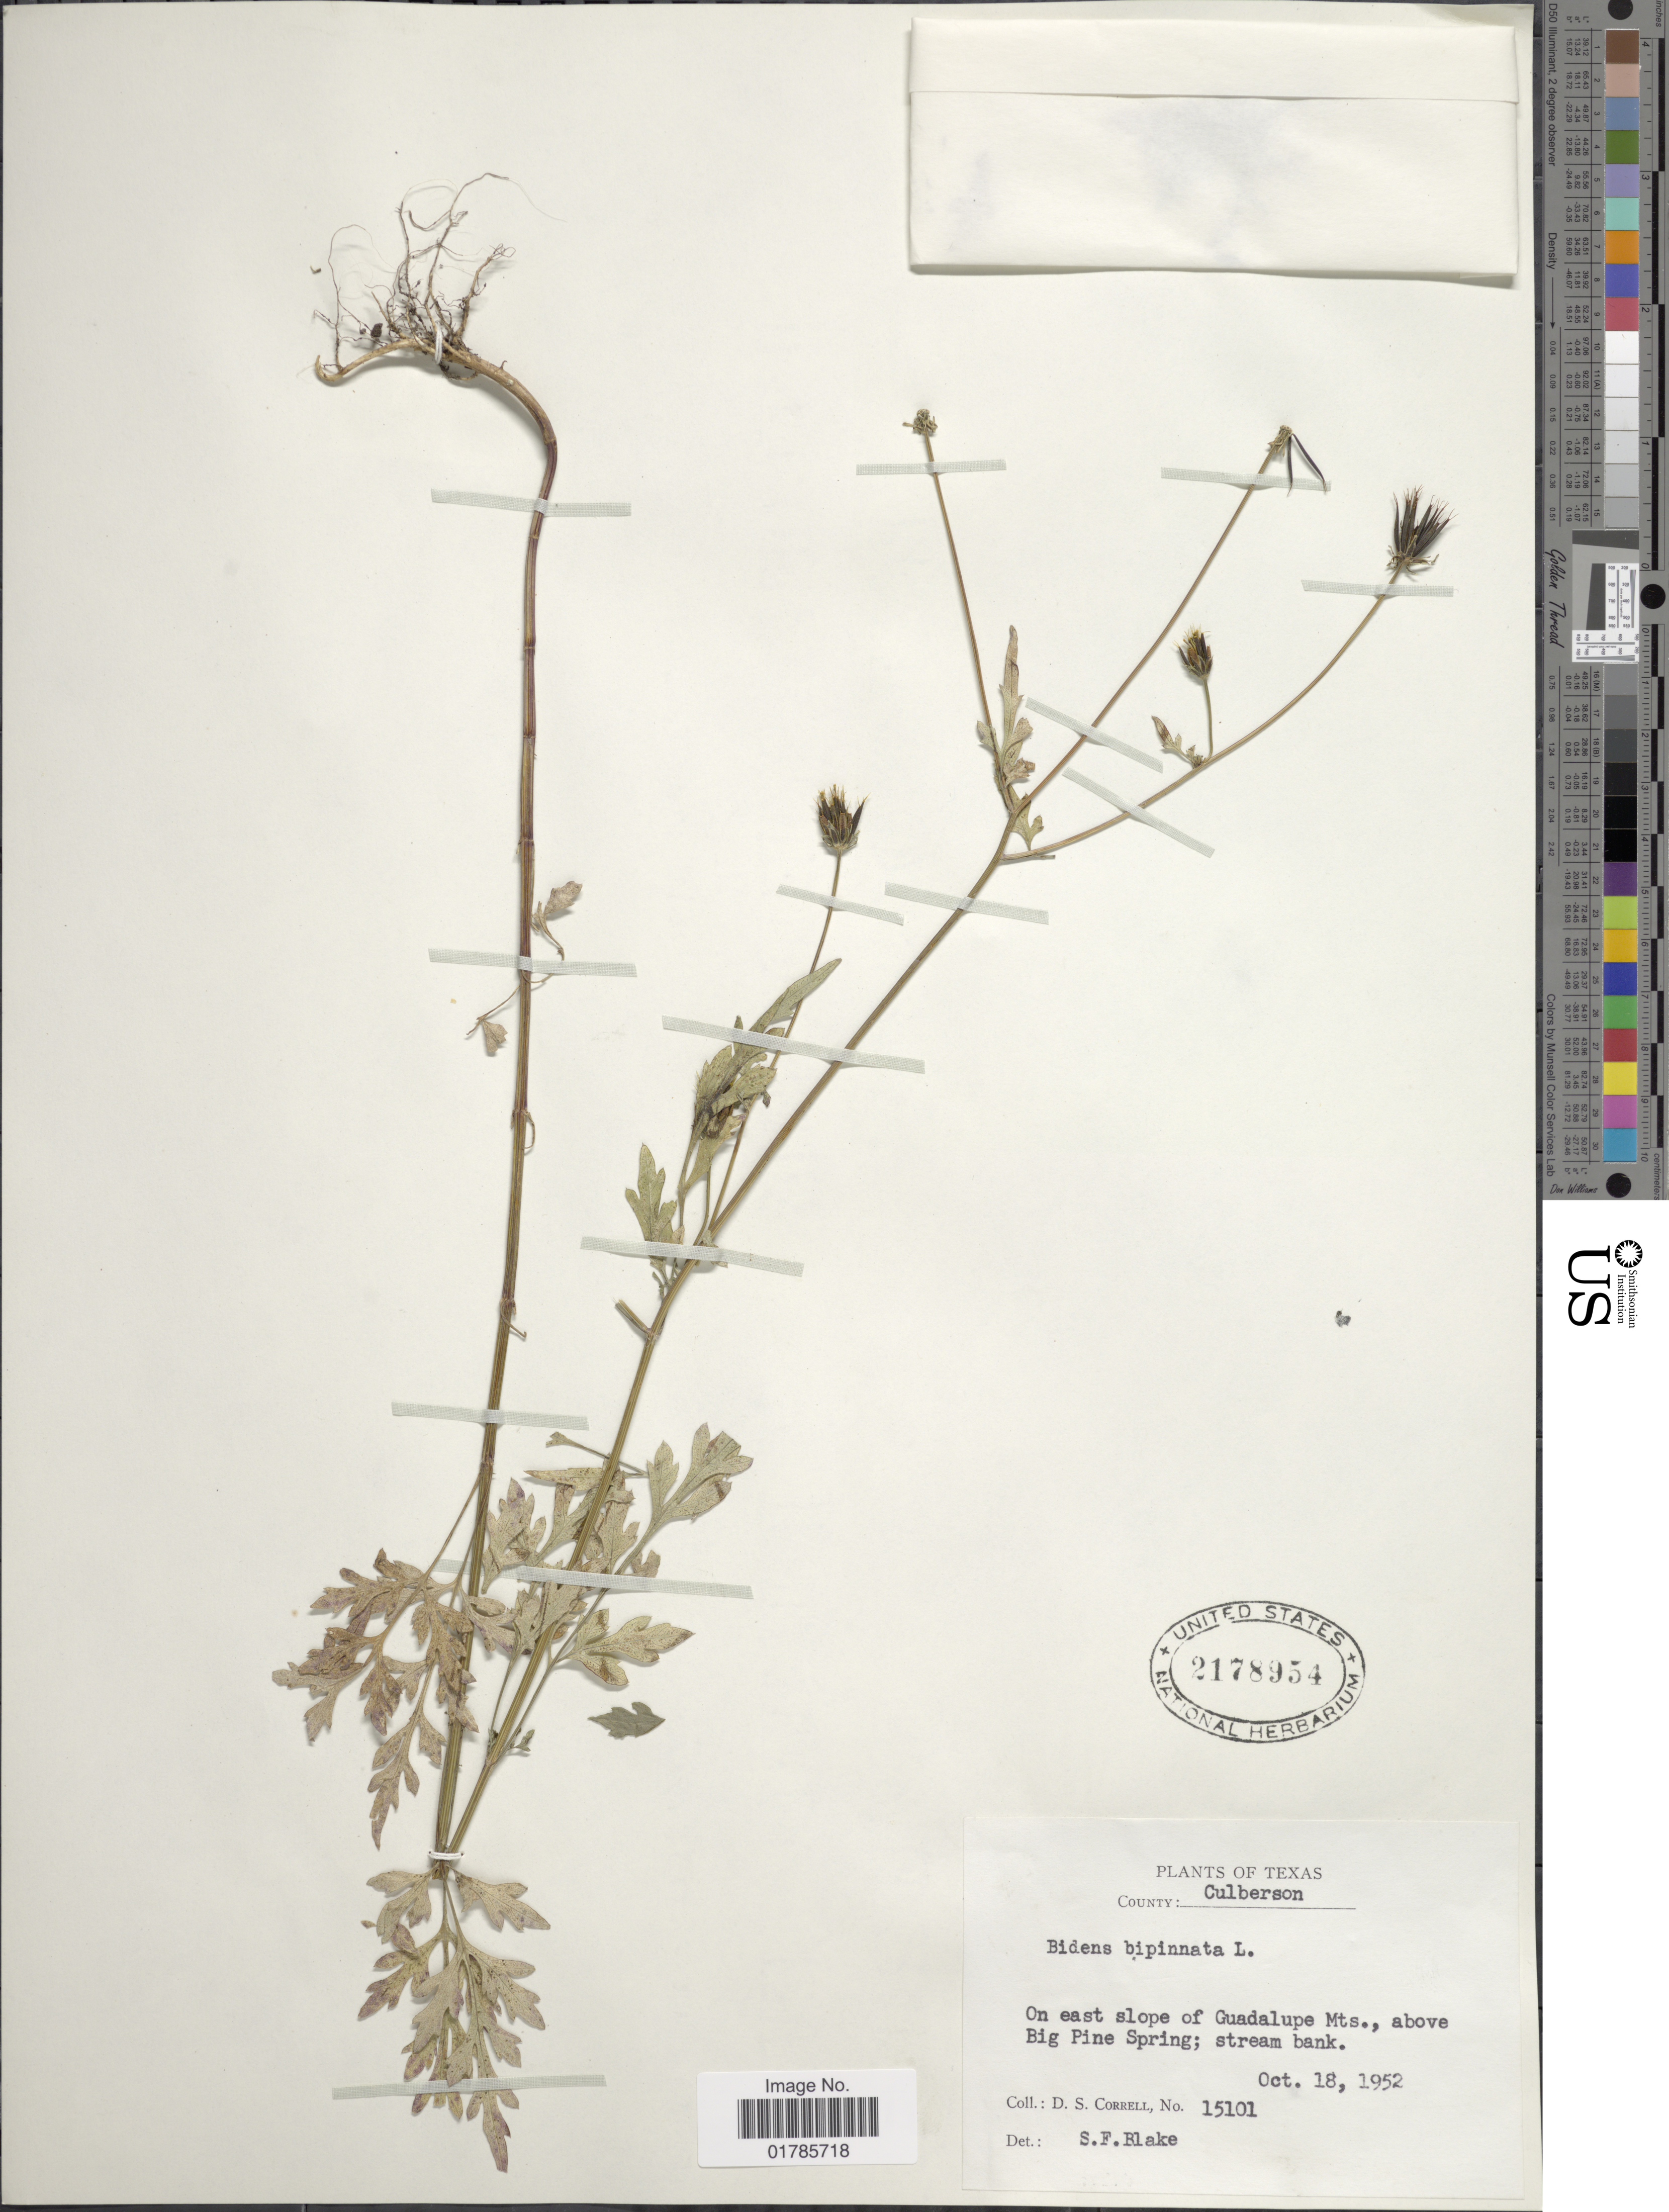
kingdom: Plantae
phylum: Tracheophyta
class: Magnoliopsida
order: Asterales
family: Asteraceae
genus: Bidens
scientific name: Bidens bipinnata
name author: L.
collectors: D. S. Correll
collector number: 15101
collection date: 1952-10-18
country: United States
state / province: Texas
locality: County: Culberson, on east slope of Guadalupe Mts., above Big Pine Spring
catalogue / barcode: US 2178954